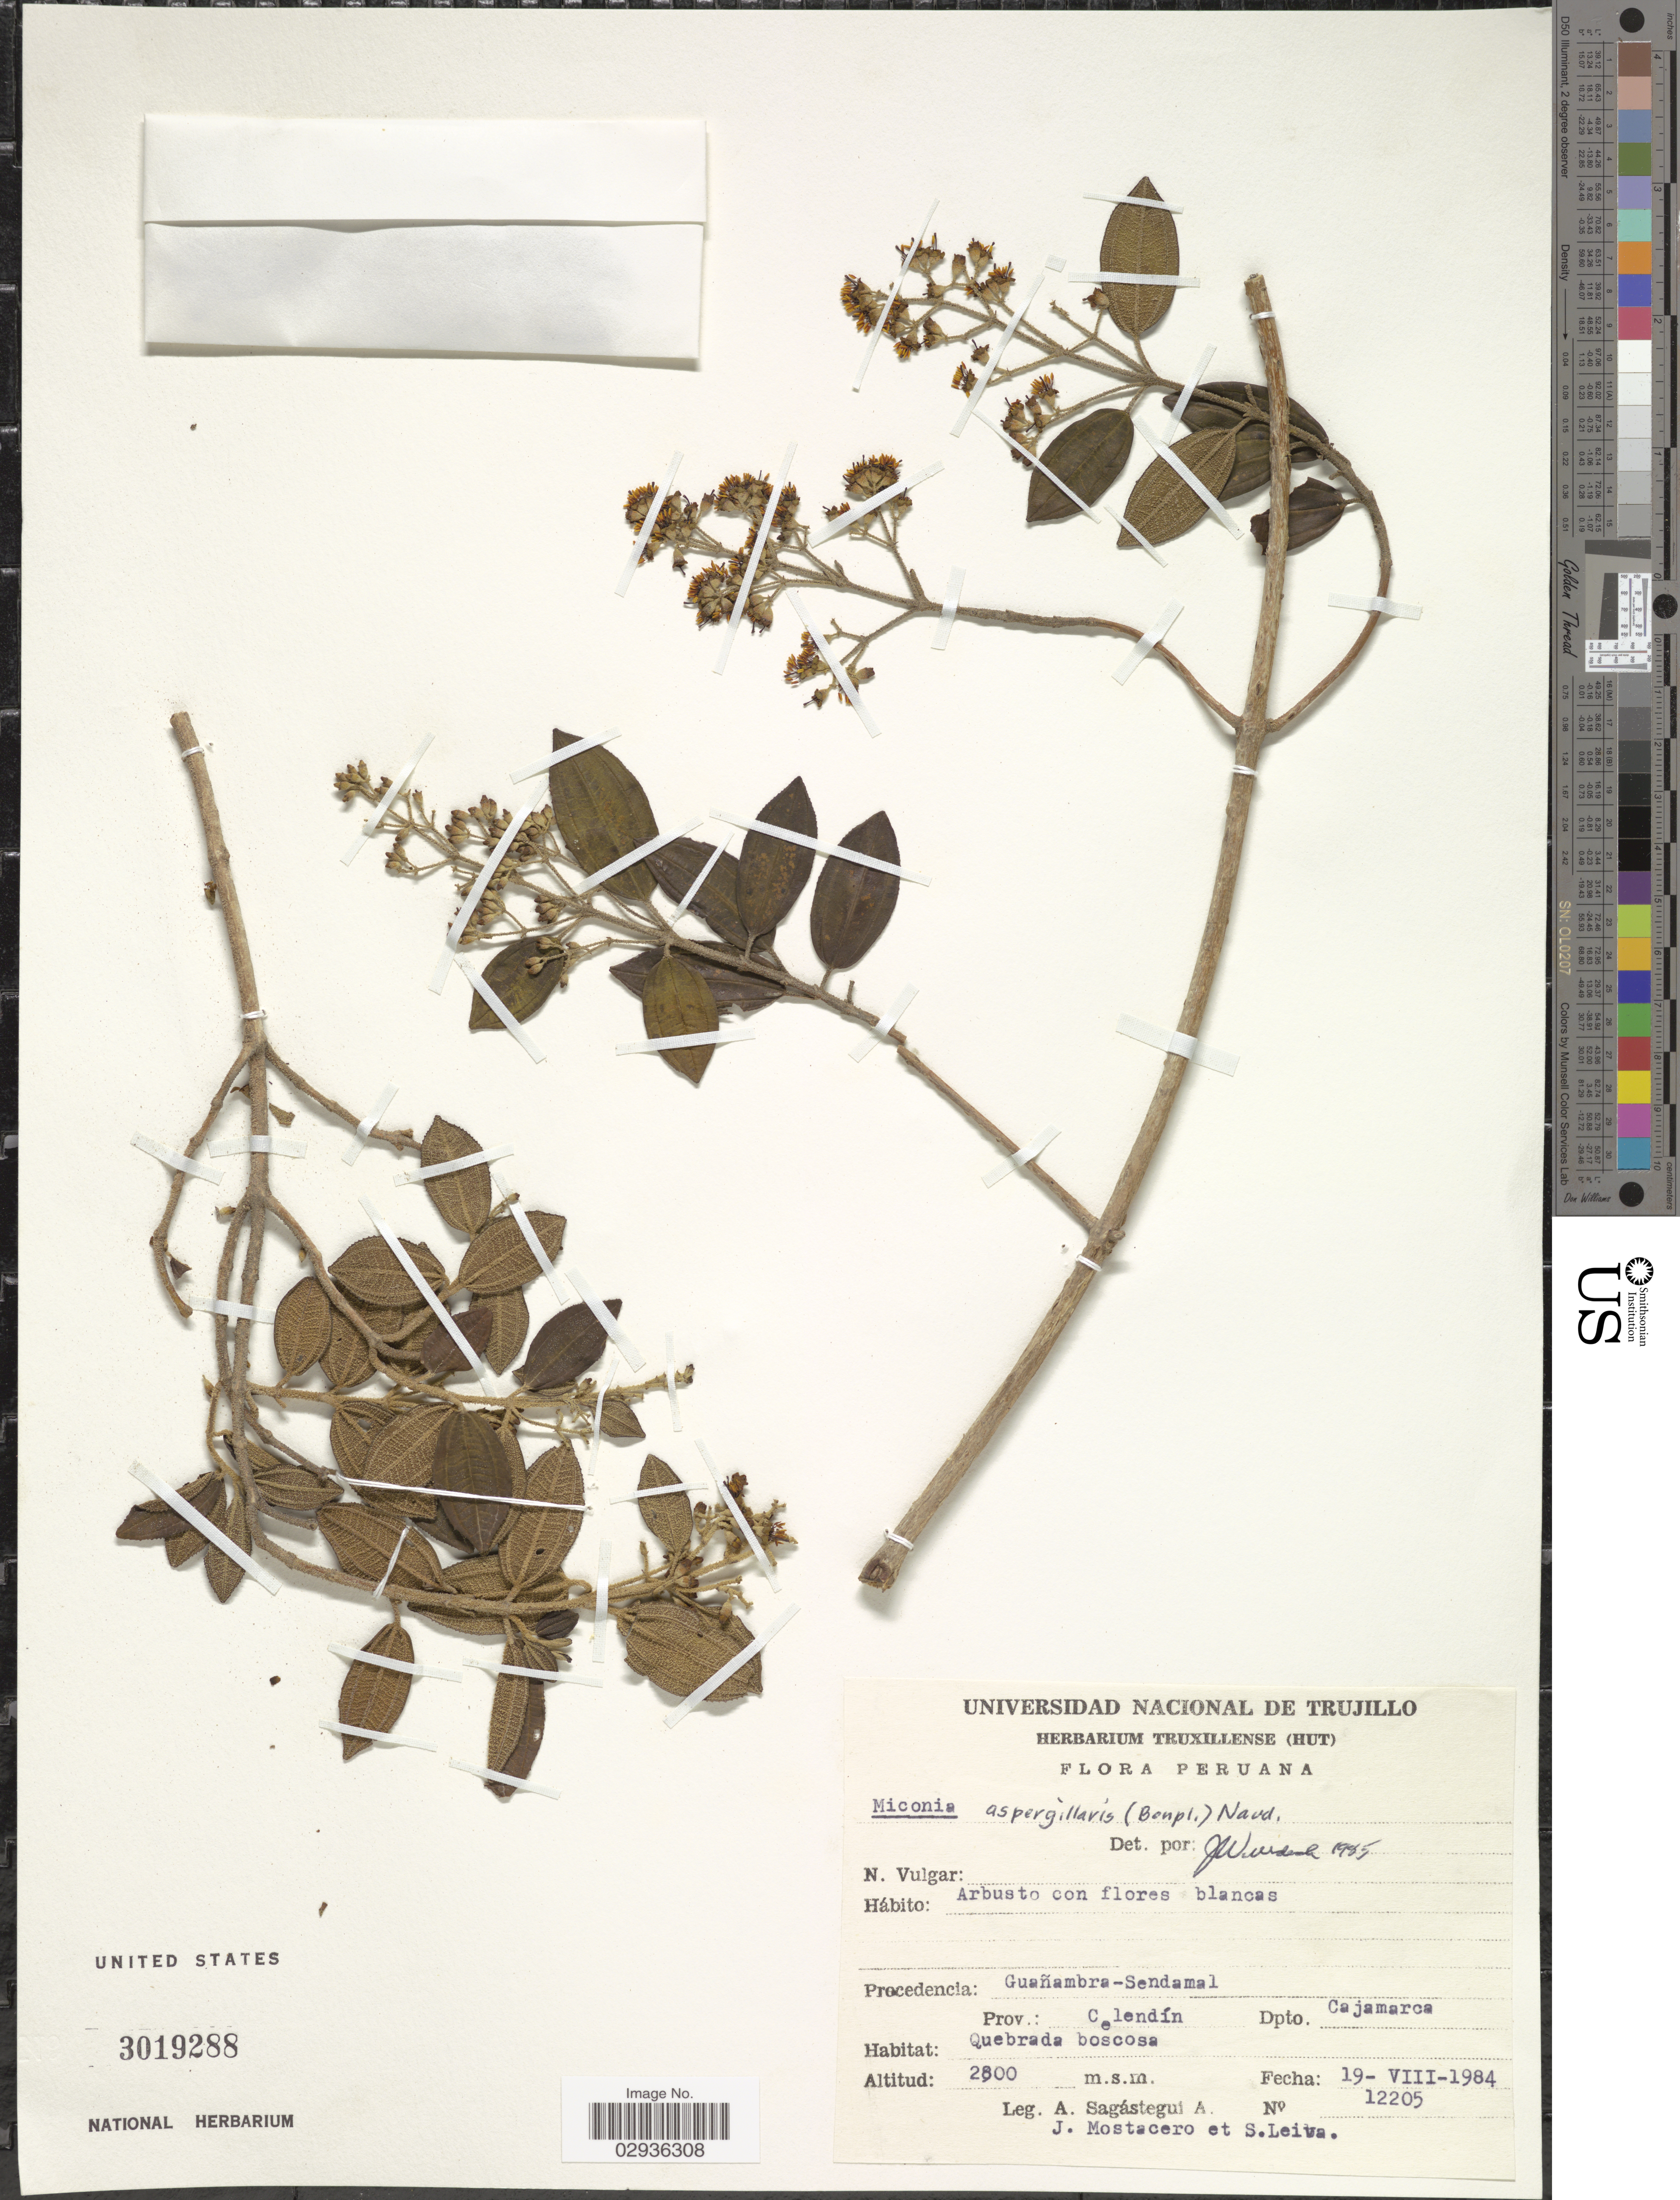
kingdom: Plantae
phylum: Tracheophyta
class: Magnoliopsida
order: Myrtales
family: Melastomataceae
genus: Miconia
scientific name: Miconia aspergillaris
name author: (Bonpl.) Naudin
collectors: A. Sagástegui A., J. Mostacero & S. Leiva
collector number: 12205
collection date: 1984-08-19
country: Peru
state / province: Cajamarca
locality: Guañambra-Sendamal. Prov.: Celendín Dpto. Cajamarca.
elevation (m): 2800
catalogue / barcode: US 3019288